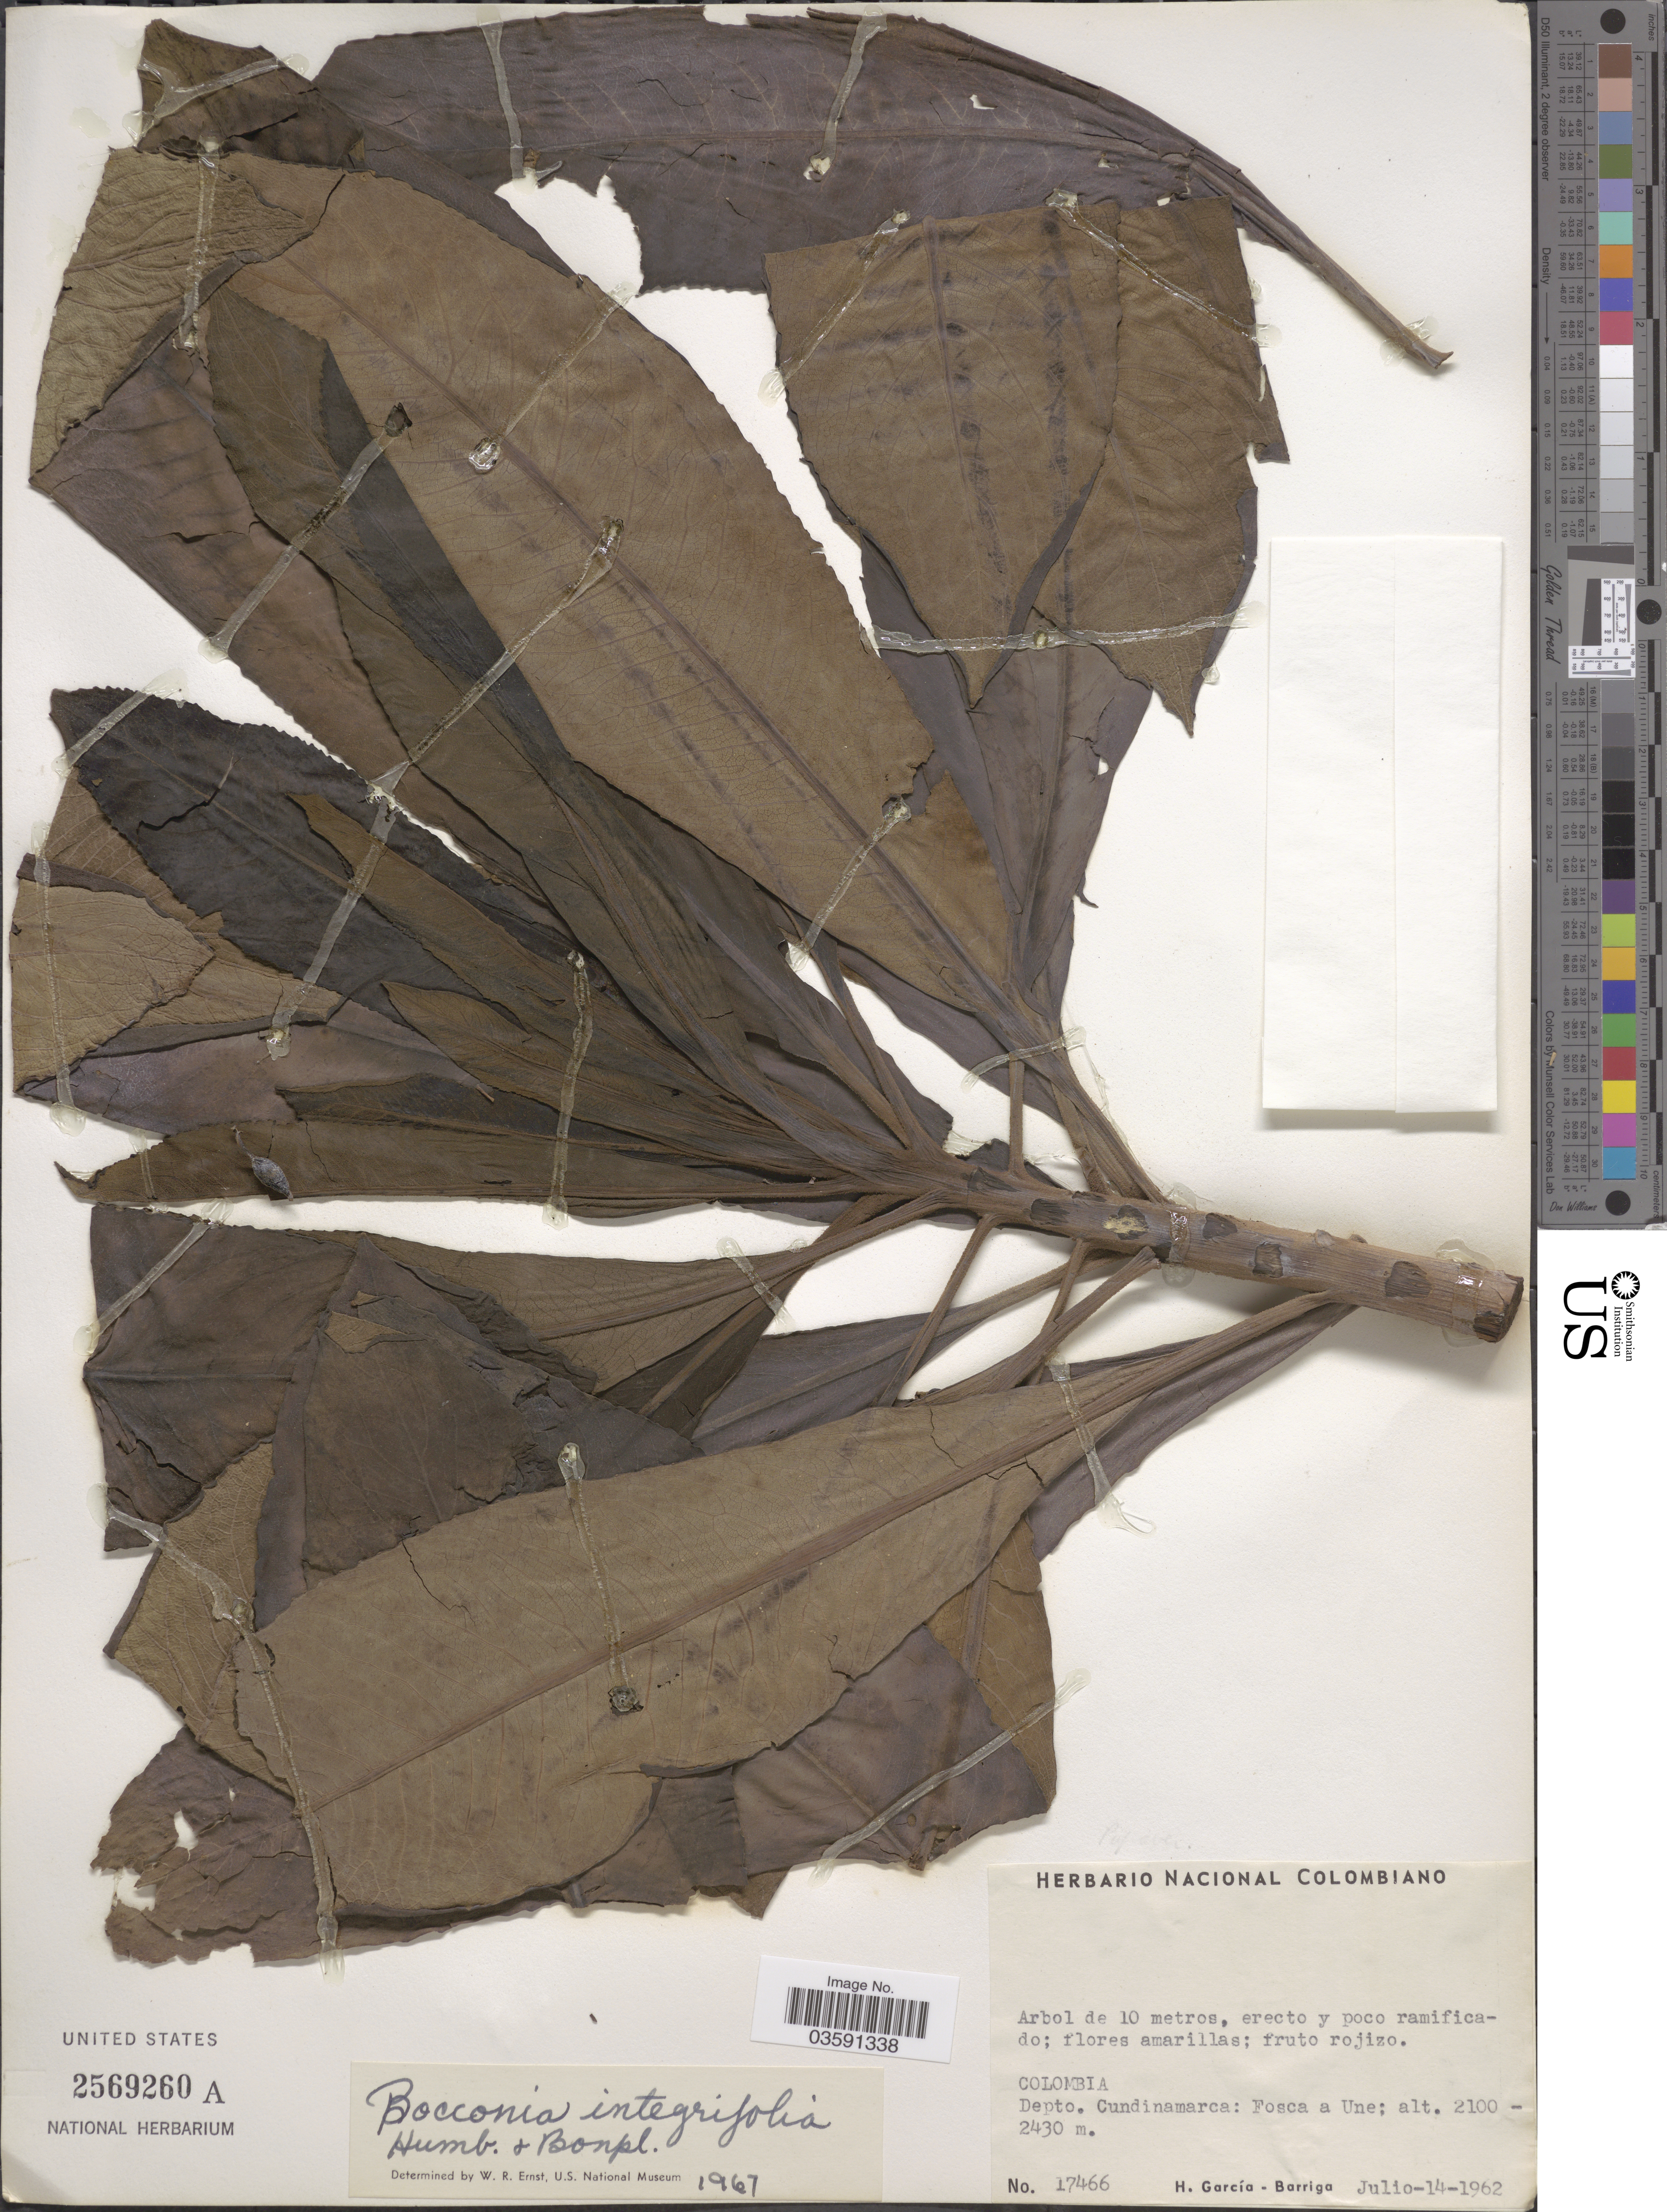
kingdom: Plantae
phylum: Tracheophyta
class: Magnoliopsida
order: Ranunculales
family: Papaveraceae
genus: Bocconia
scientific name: Bocconia integrifolia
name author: Bonpl.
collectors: H. García Barriga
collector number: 17466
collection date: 1962-07-14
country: Colombia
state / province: Cundinamarca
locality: Depto. Cundinamarca: Fosca a Une.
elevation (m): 2100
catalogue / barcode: US 2569260A